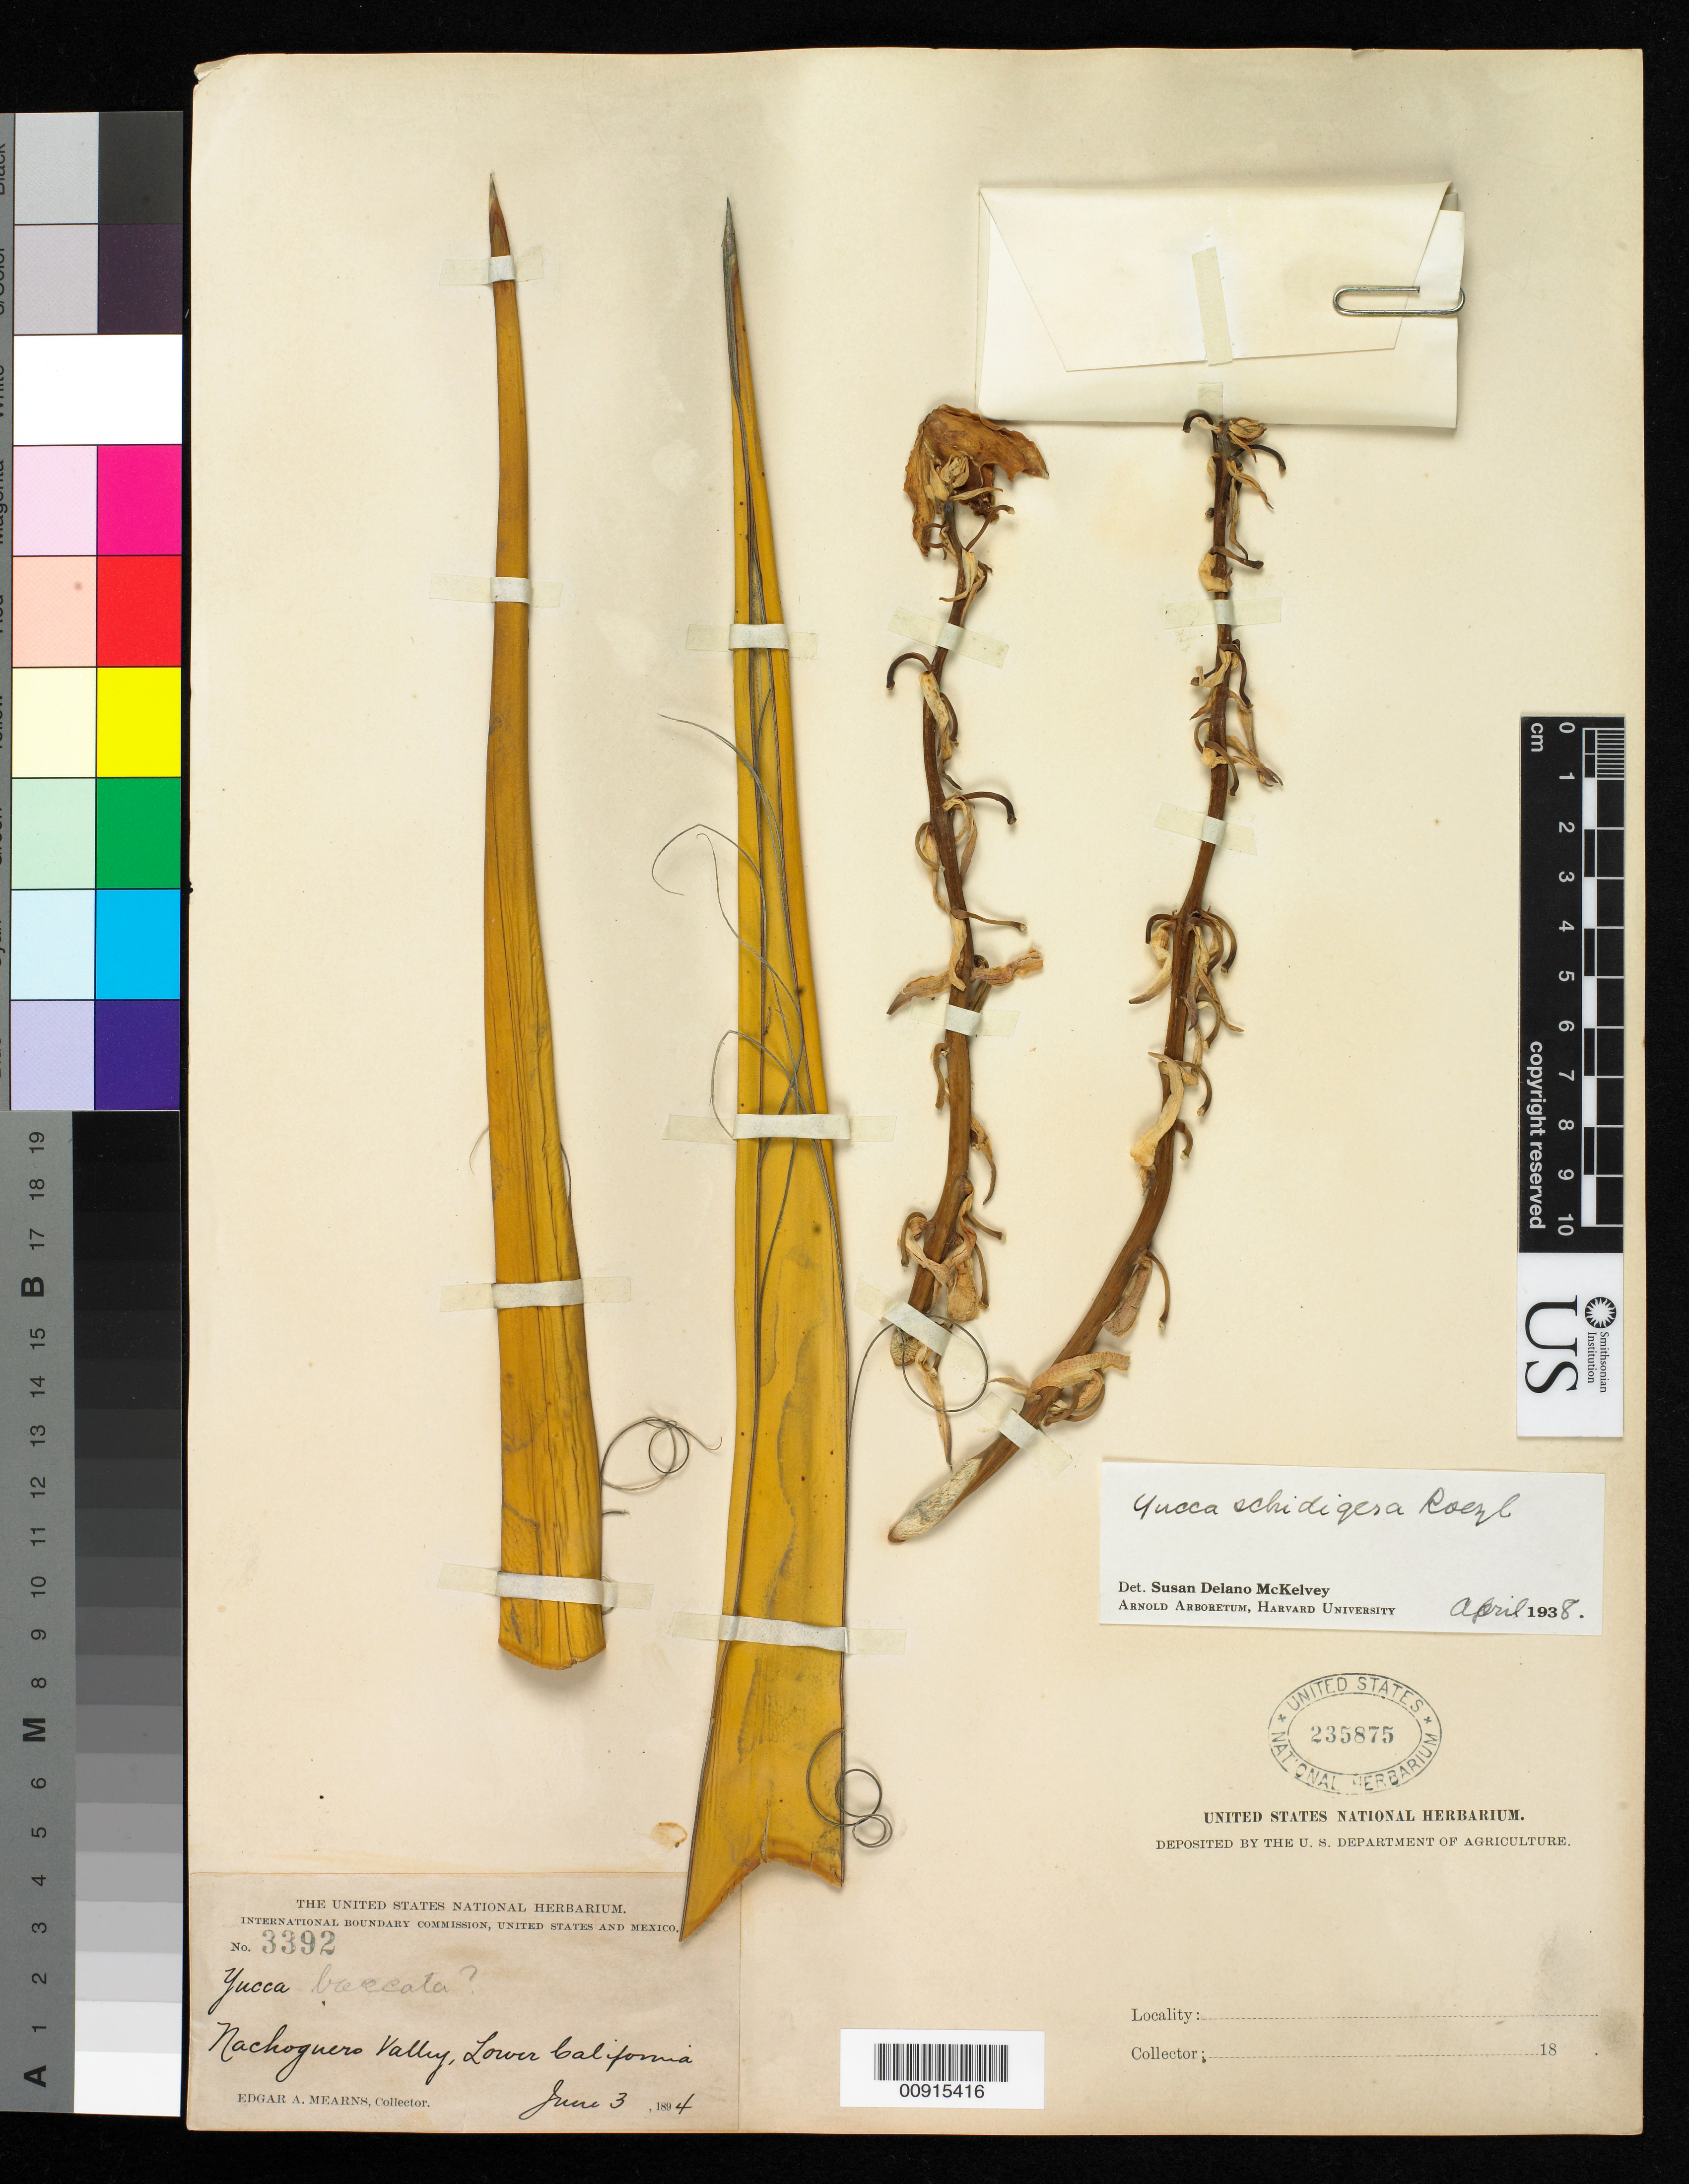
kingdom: Plantae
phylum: Tracheophyta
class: Liliopsida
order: Asparagales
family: Asparagaceae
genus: Yucca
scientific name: Yucca schidigera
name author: Roezl ex Ortgies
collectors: E. A. Mearns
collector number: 3392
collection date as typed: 03 Jun 1894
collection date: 1894-06-03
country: Mexico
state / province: Baja California Norte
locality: Nachoguero Valley, Lower California.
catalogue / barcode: US 235875